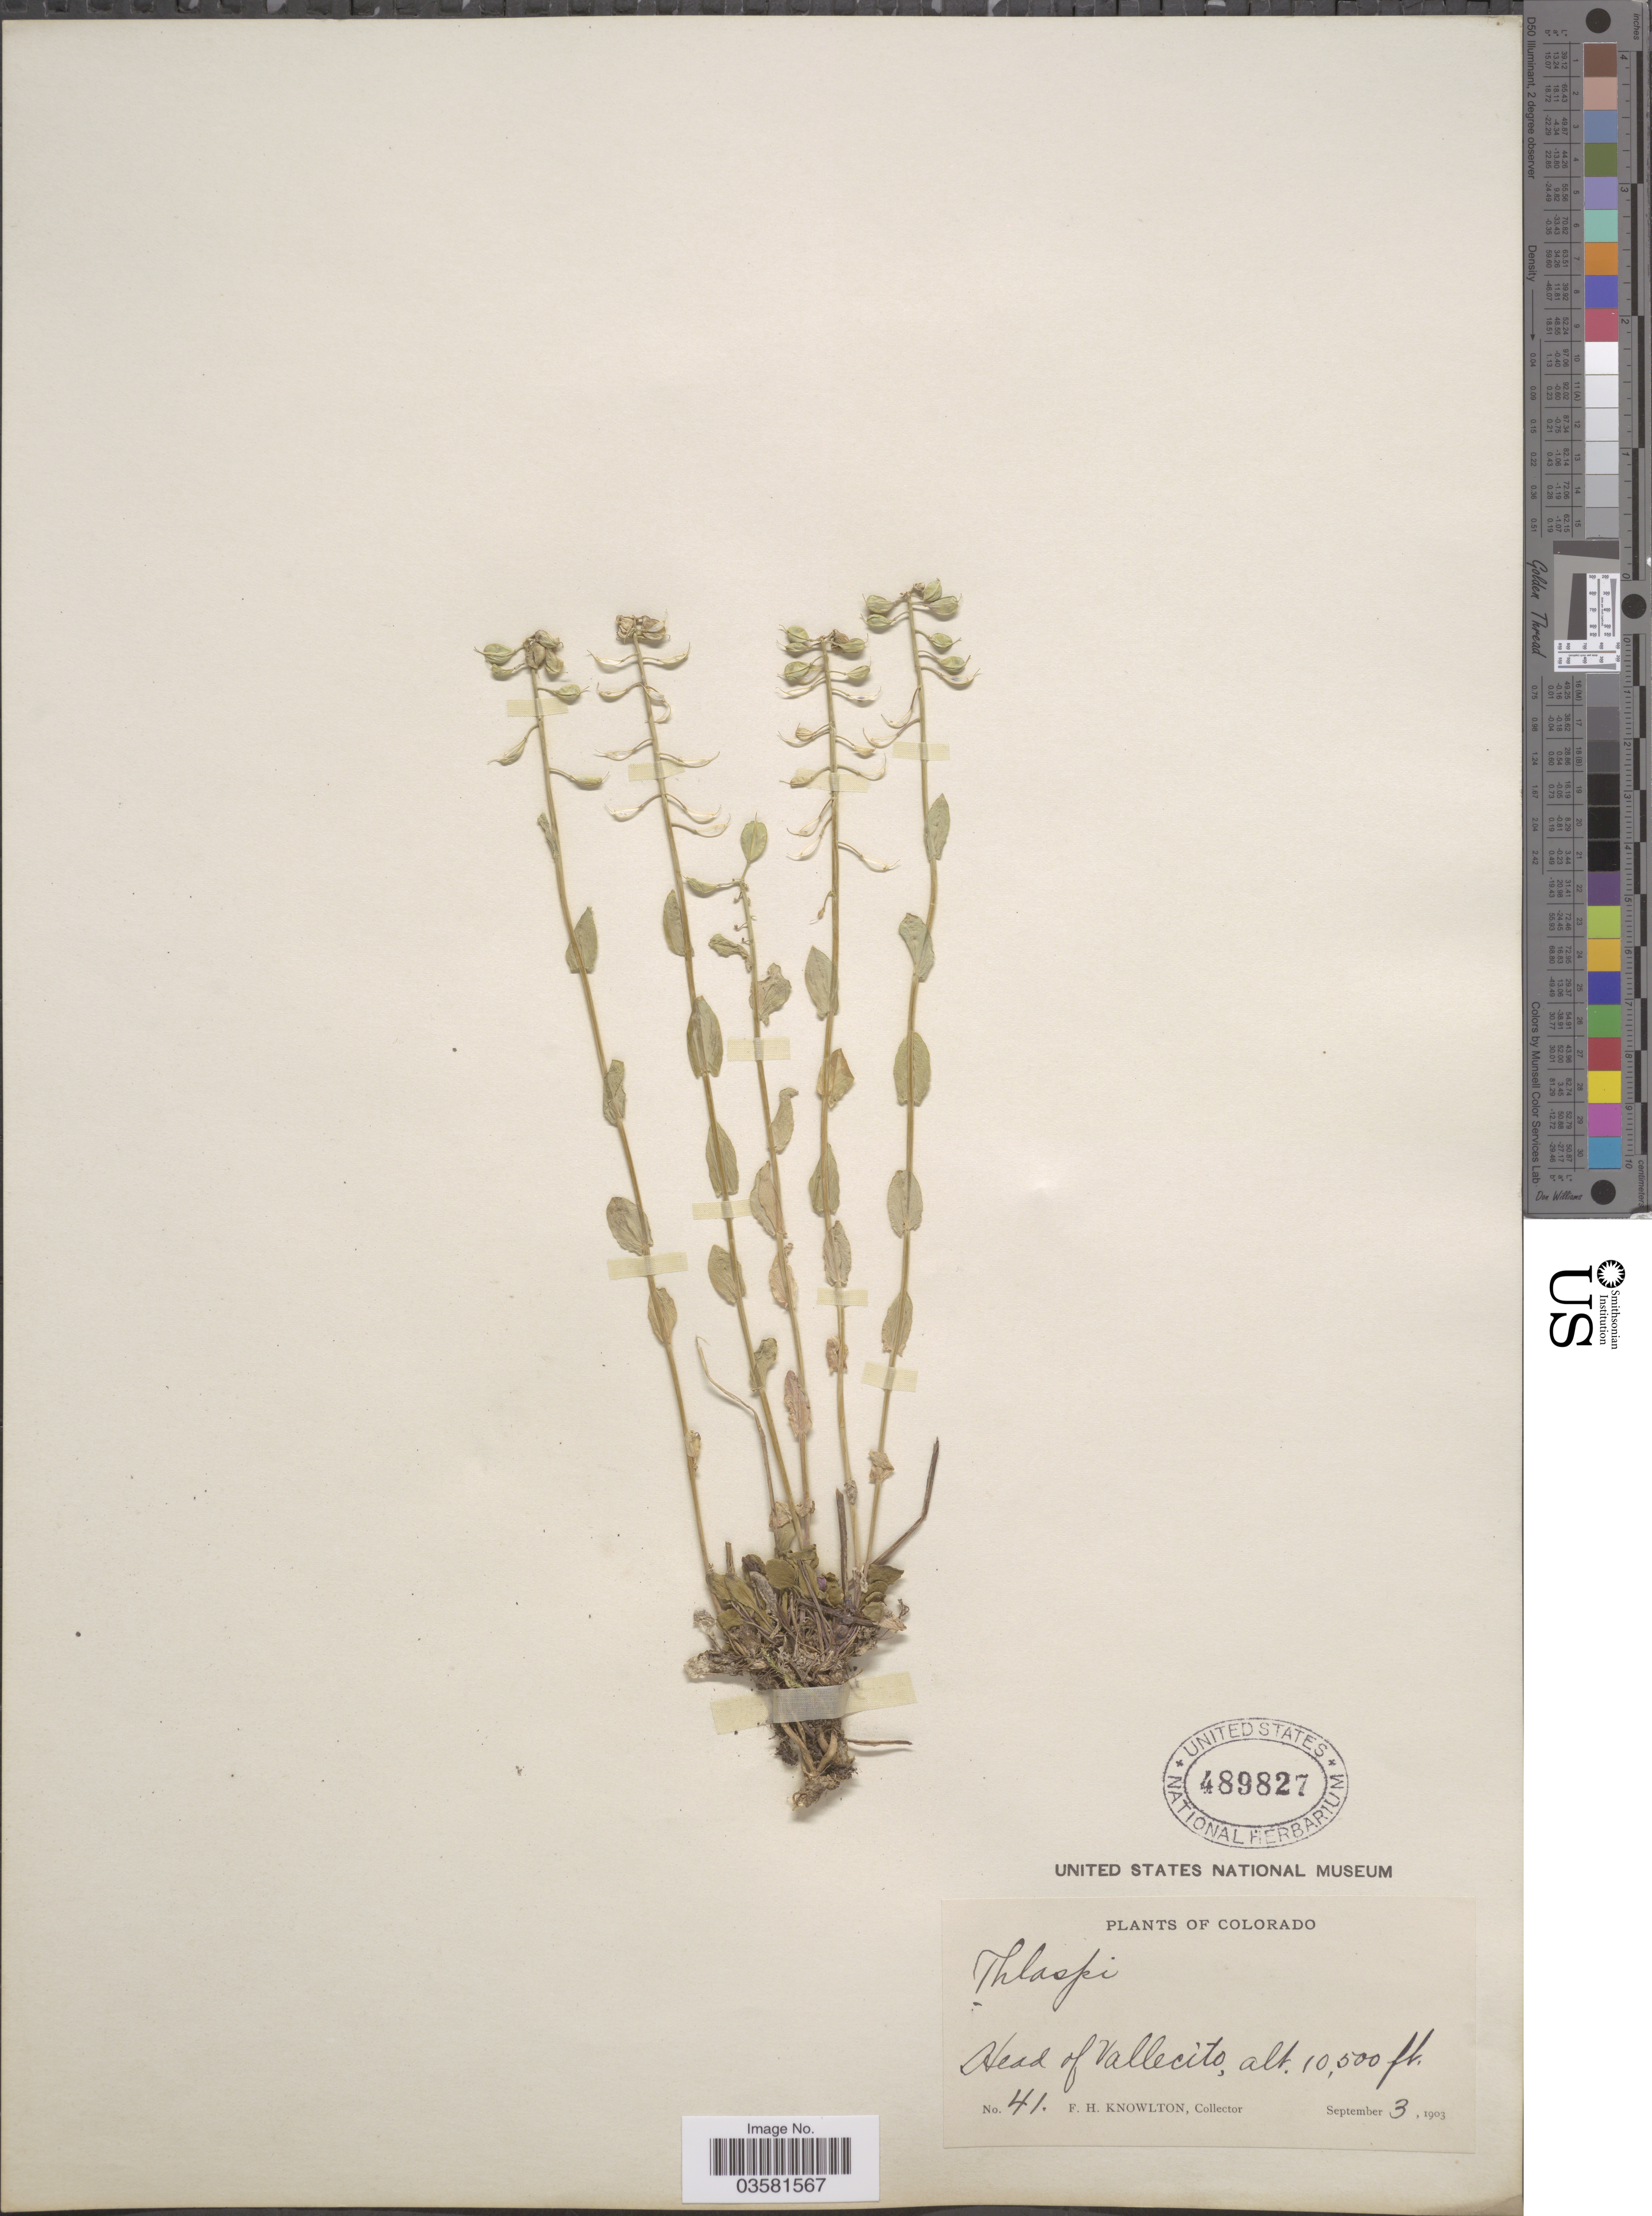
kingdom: Plantae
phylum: Tracheophyta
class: Magnoliopsida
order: Brassicales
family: Brassicaceae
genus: Thlaspi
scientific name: Thlaspi fendleri var. glaucum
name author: (A. Nelson) C.L. Hitchc.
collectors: F. H. Knowlton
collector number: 41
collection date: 1903-09-03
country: United States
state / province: Colorado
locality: Head of Vallecito.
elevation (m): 3200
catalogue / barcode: US 489827